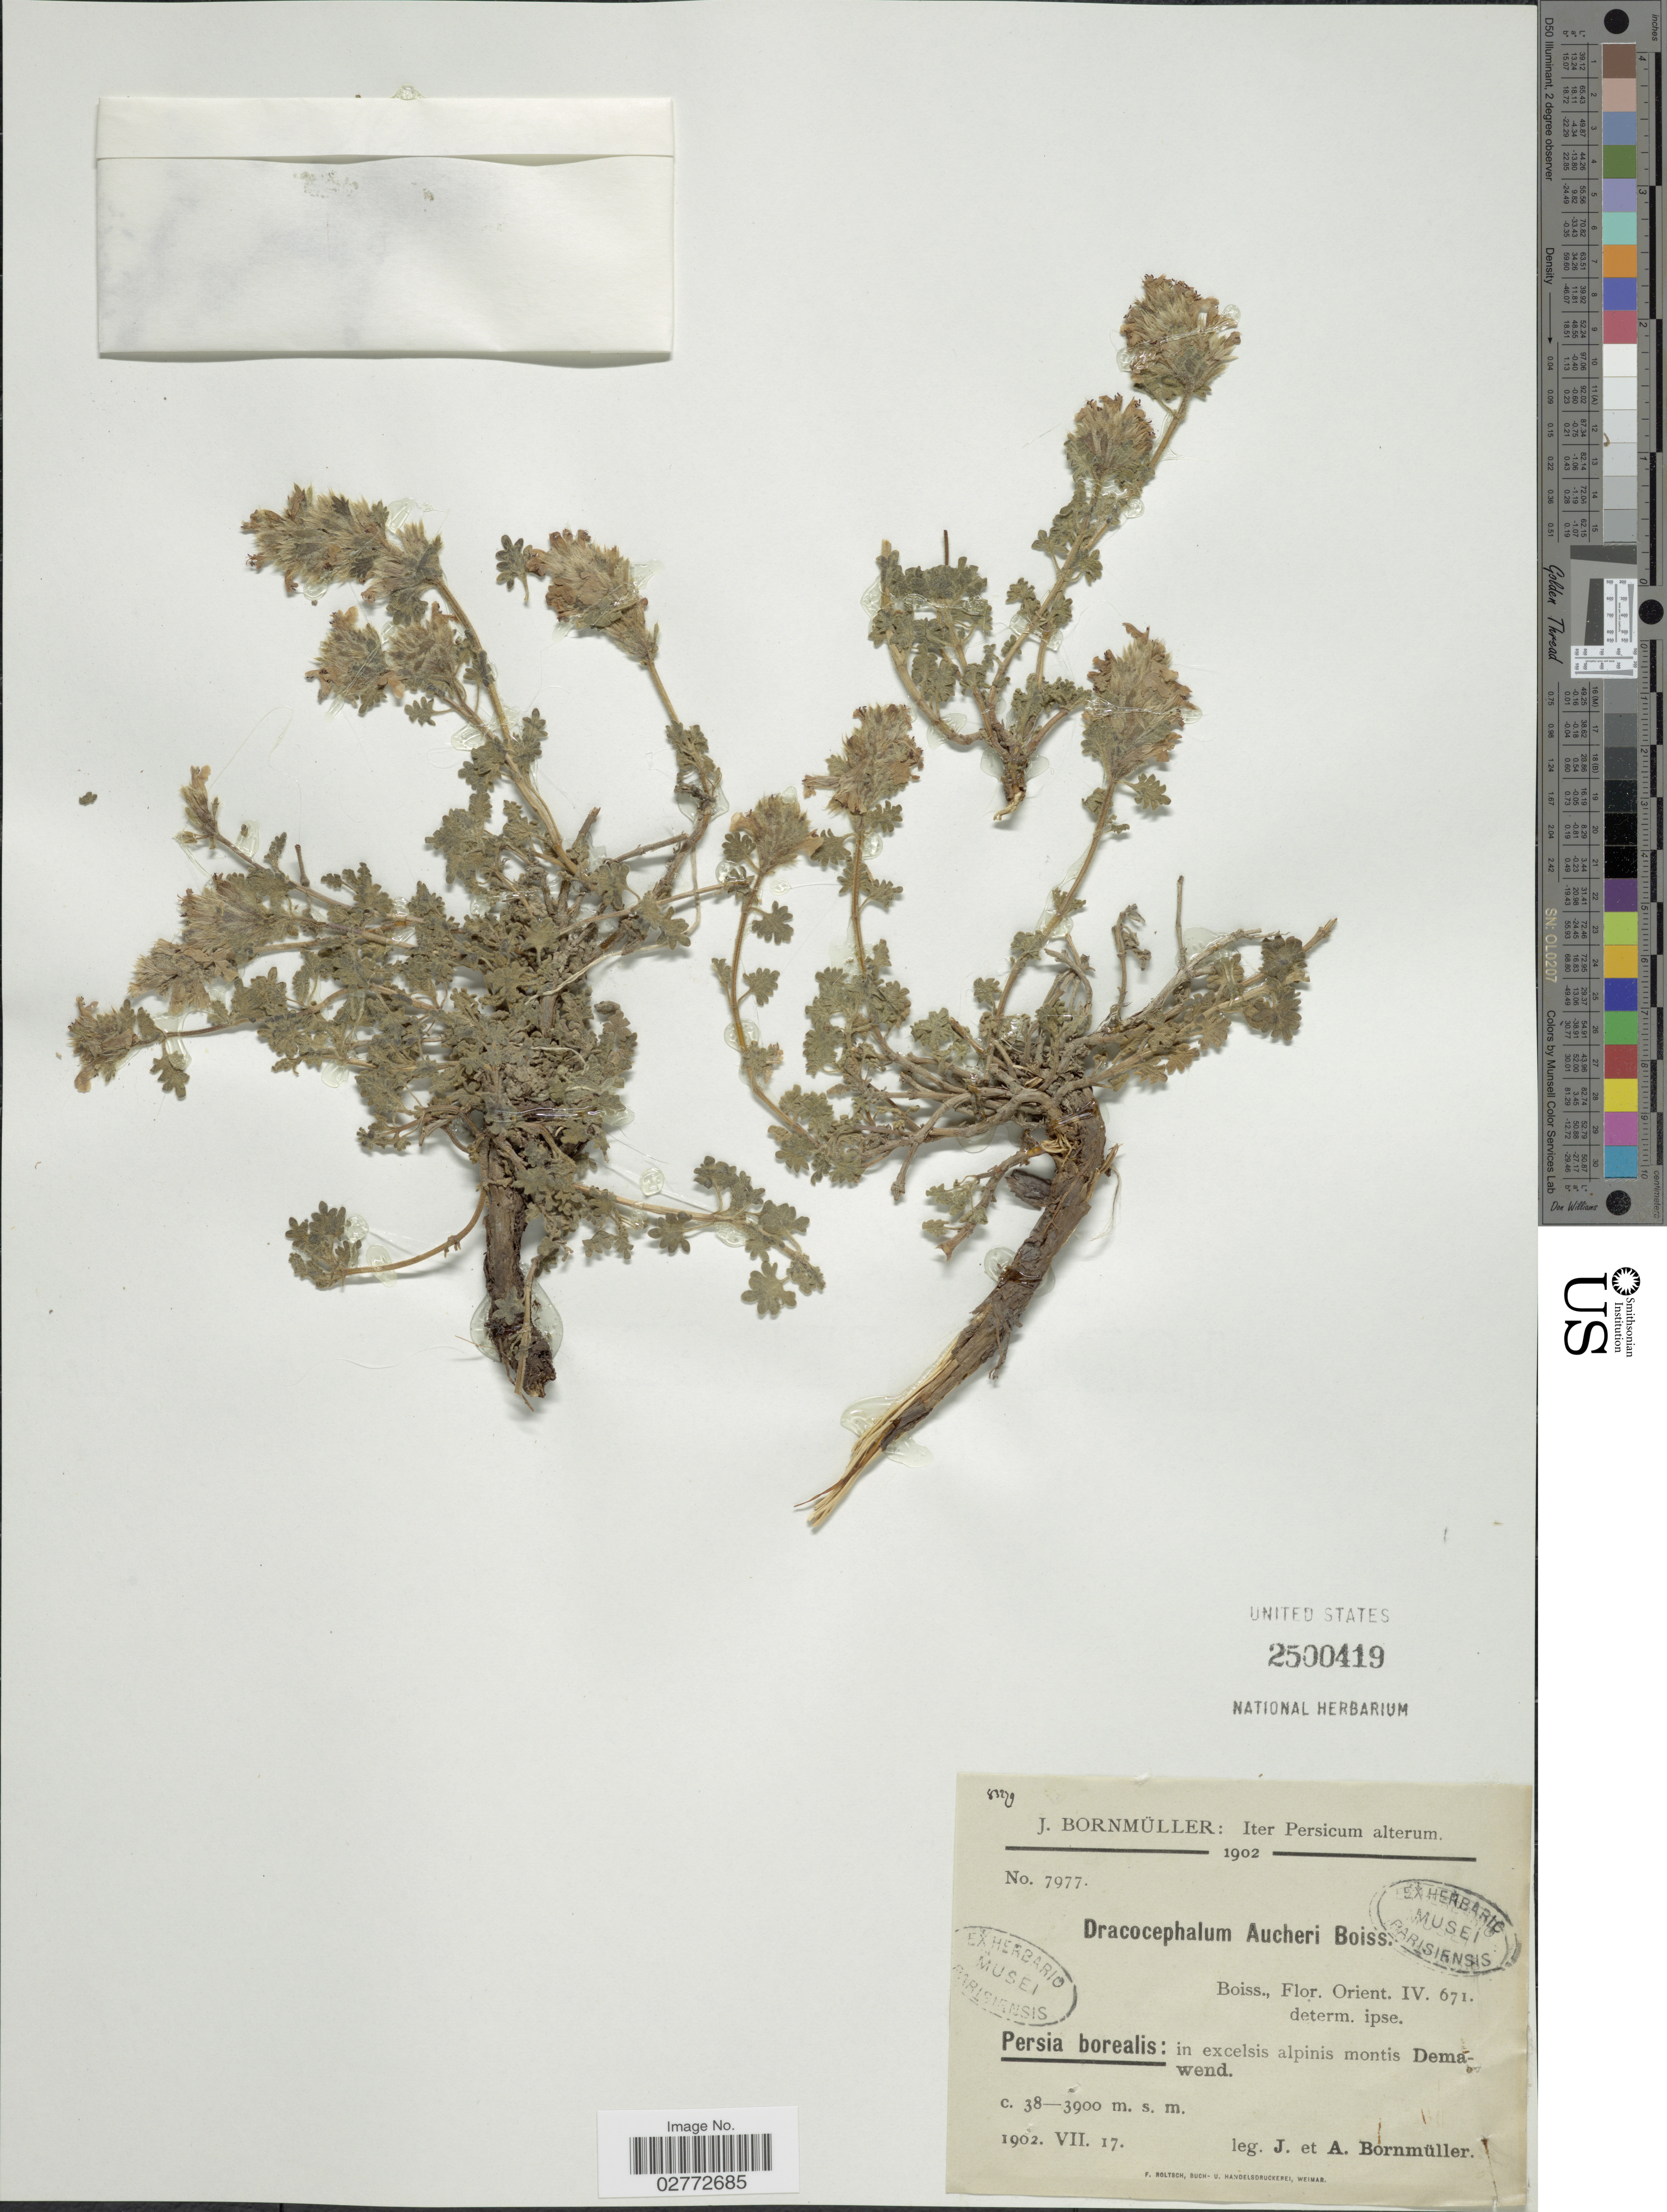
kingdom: Plantae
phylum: Tracheophyta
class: Magnoliopsida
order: Lamiales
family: Lamiaceae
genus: Dracocephalum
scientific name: Dracocephalum aucheri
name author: Boiss.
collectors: J. Bornmüller & A. Bornmüller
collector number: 7977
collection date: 1902-07-17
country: Iran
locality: Persia borealis: in excelsis alpinis montis Demawend.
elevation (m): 3800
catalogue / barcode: US 2500419